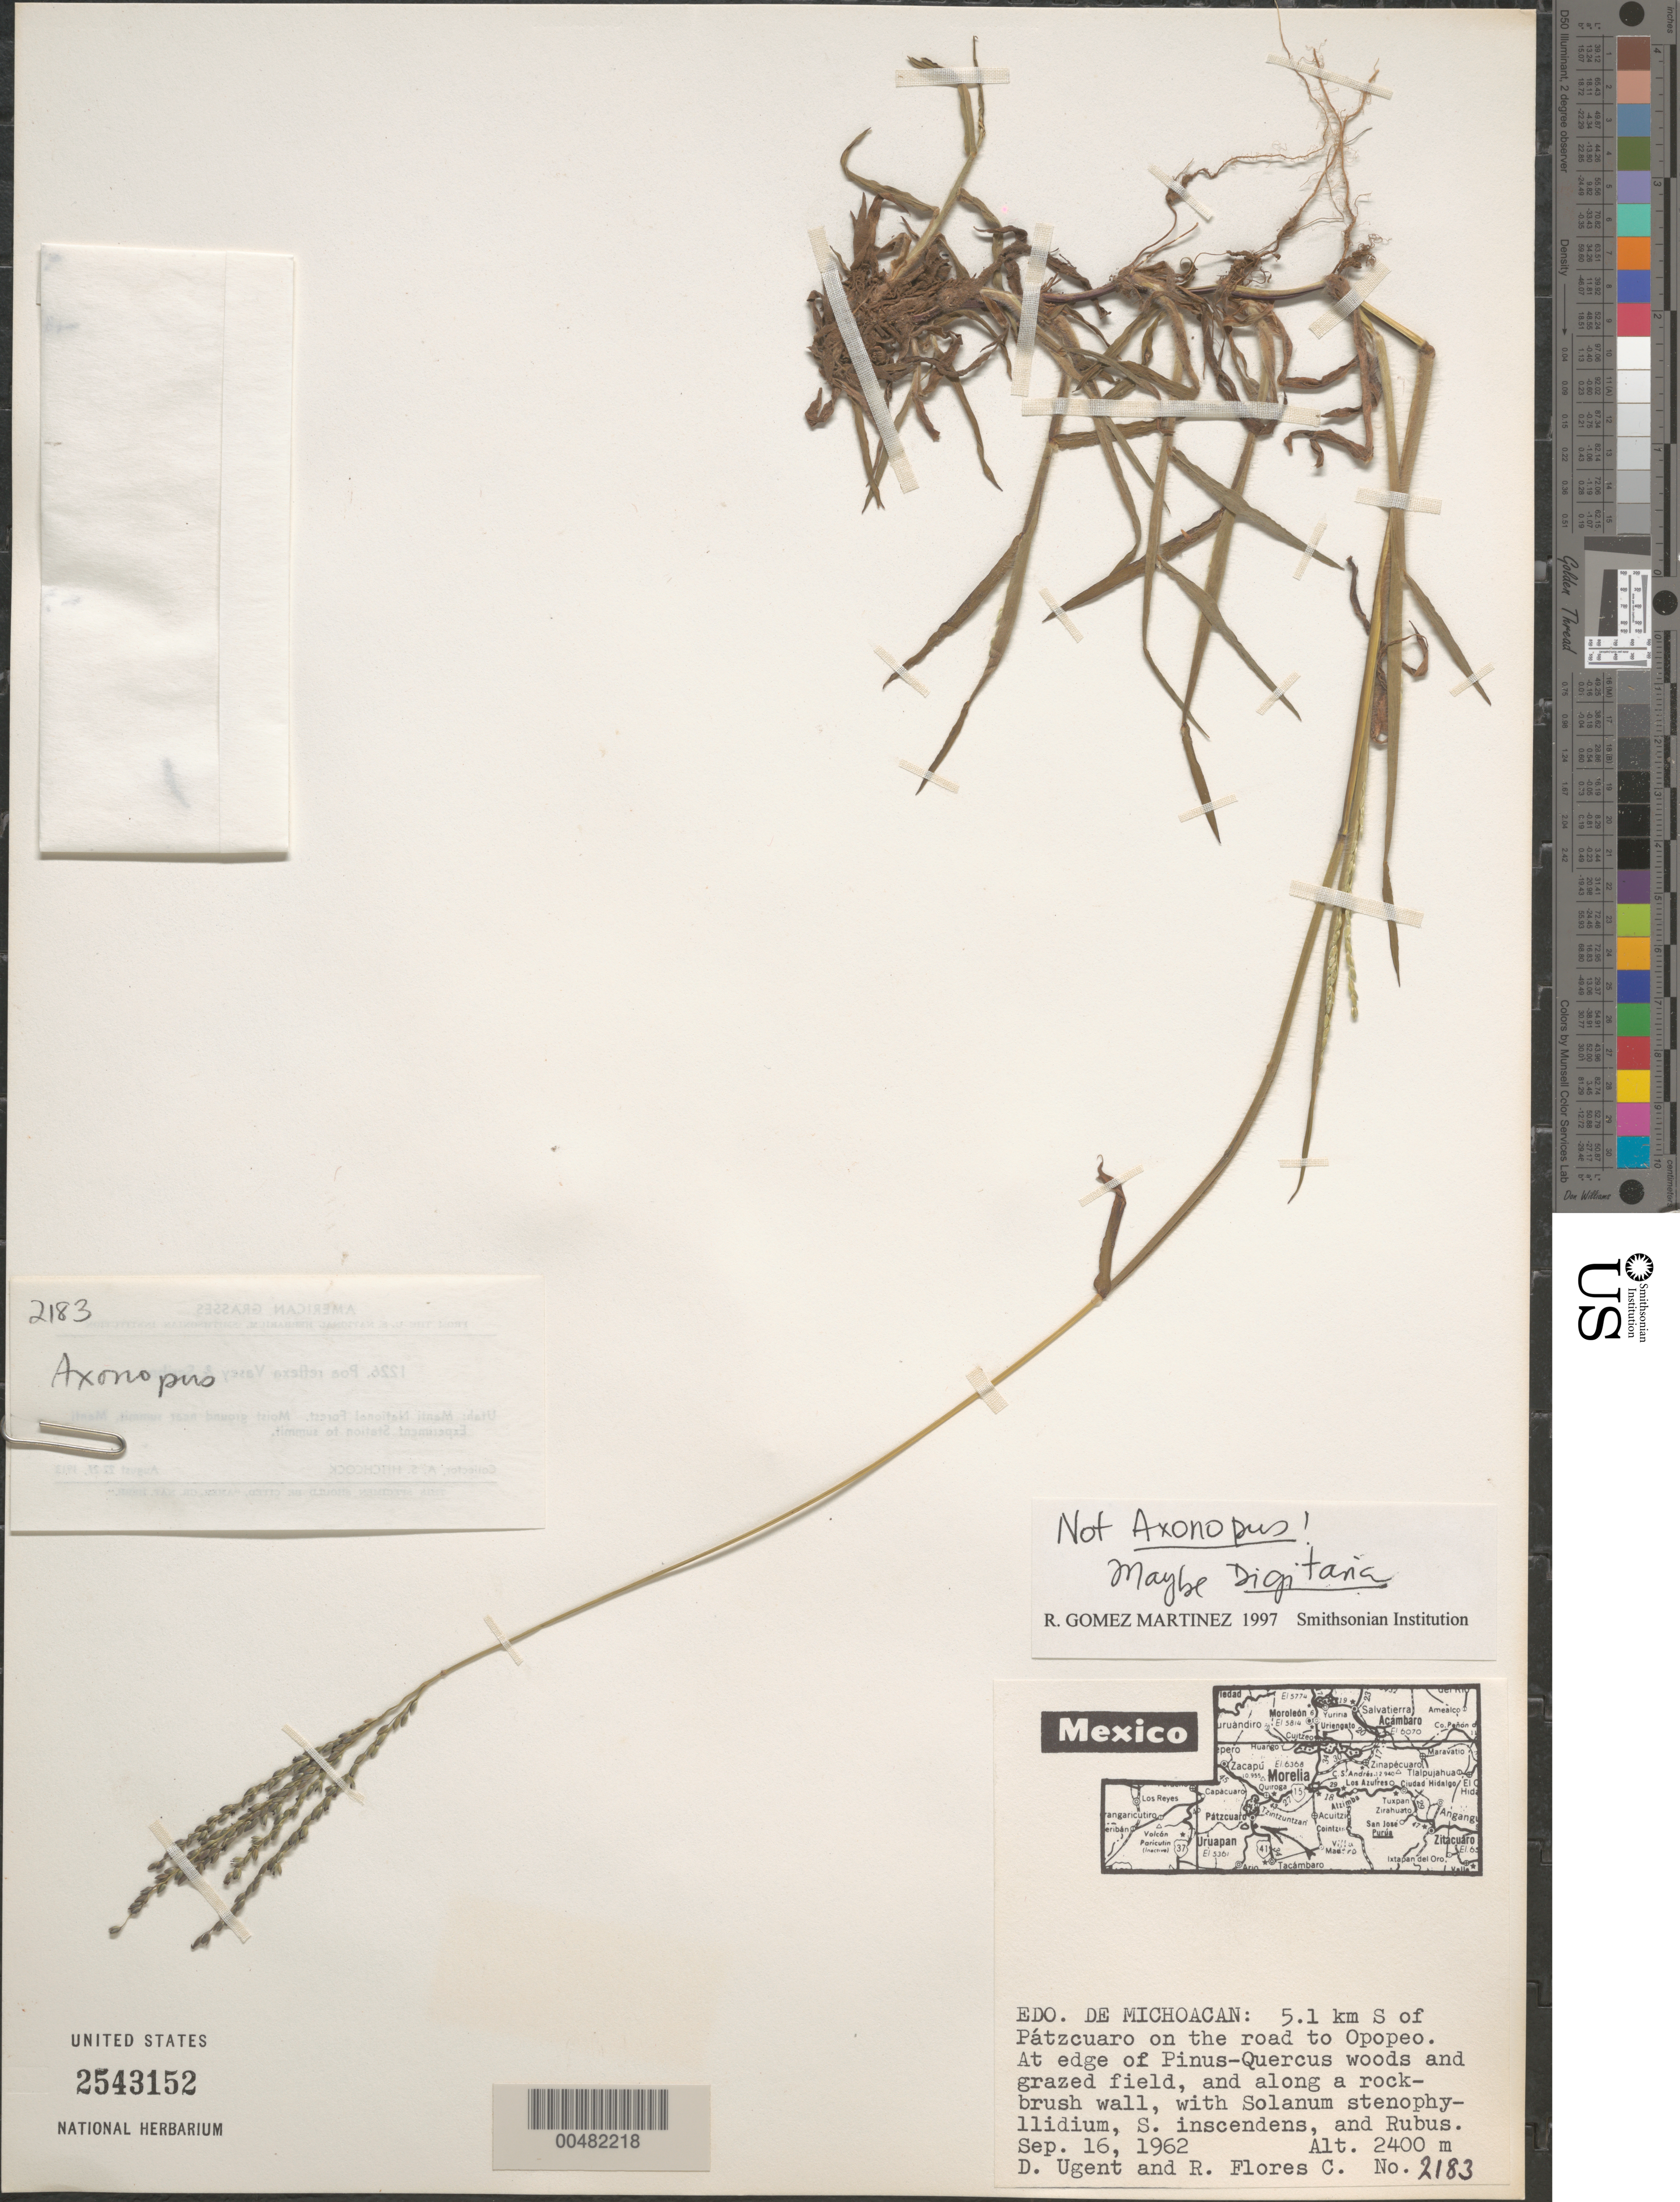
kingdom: Plantae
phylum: Tracheophyta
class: Liliopsida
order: Poales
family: Poaceae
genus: Axonopus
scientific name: Axonopus sp.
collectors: D. Ugent & R. Flores-C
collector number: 2183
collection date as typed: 16 Sep 1962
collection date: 1962-09-16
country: Mexico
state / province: Michoacán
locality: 5.1 km S of Pátzcuaro on the road to Opopeo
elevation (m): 2400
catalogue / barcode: US 2543152